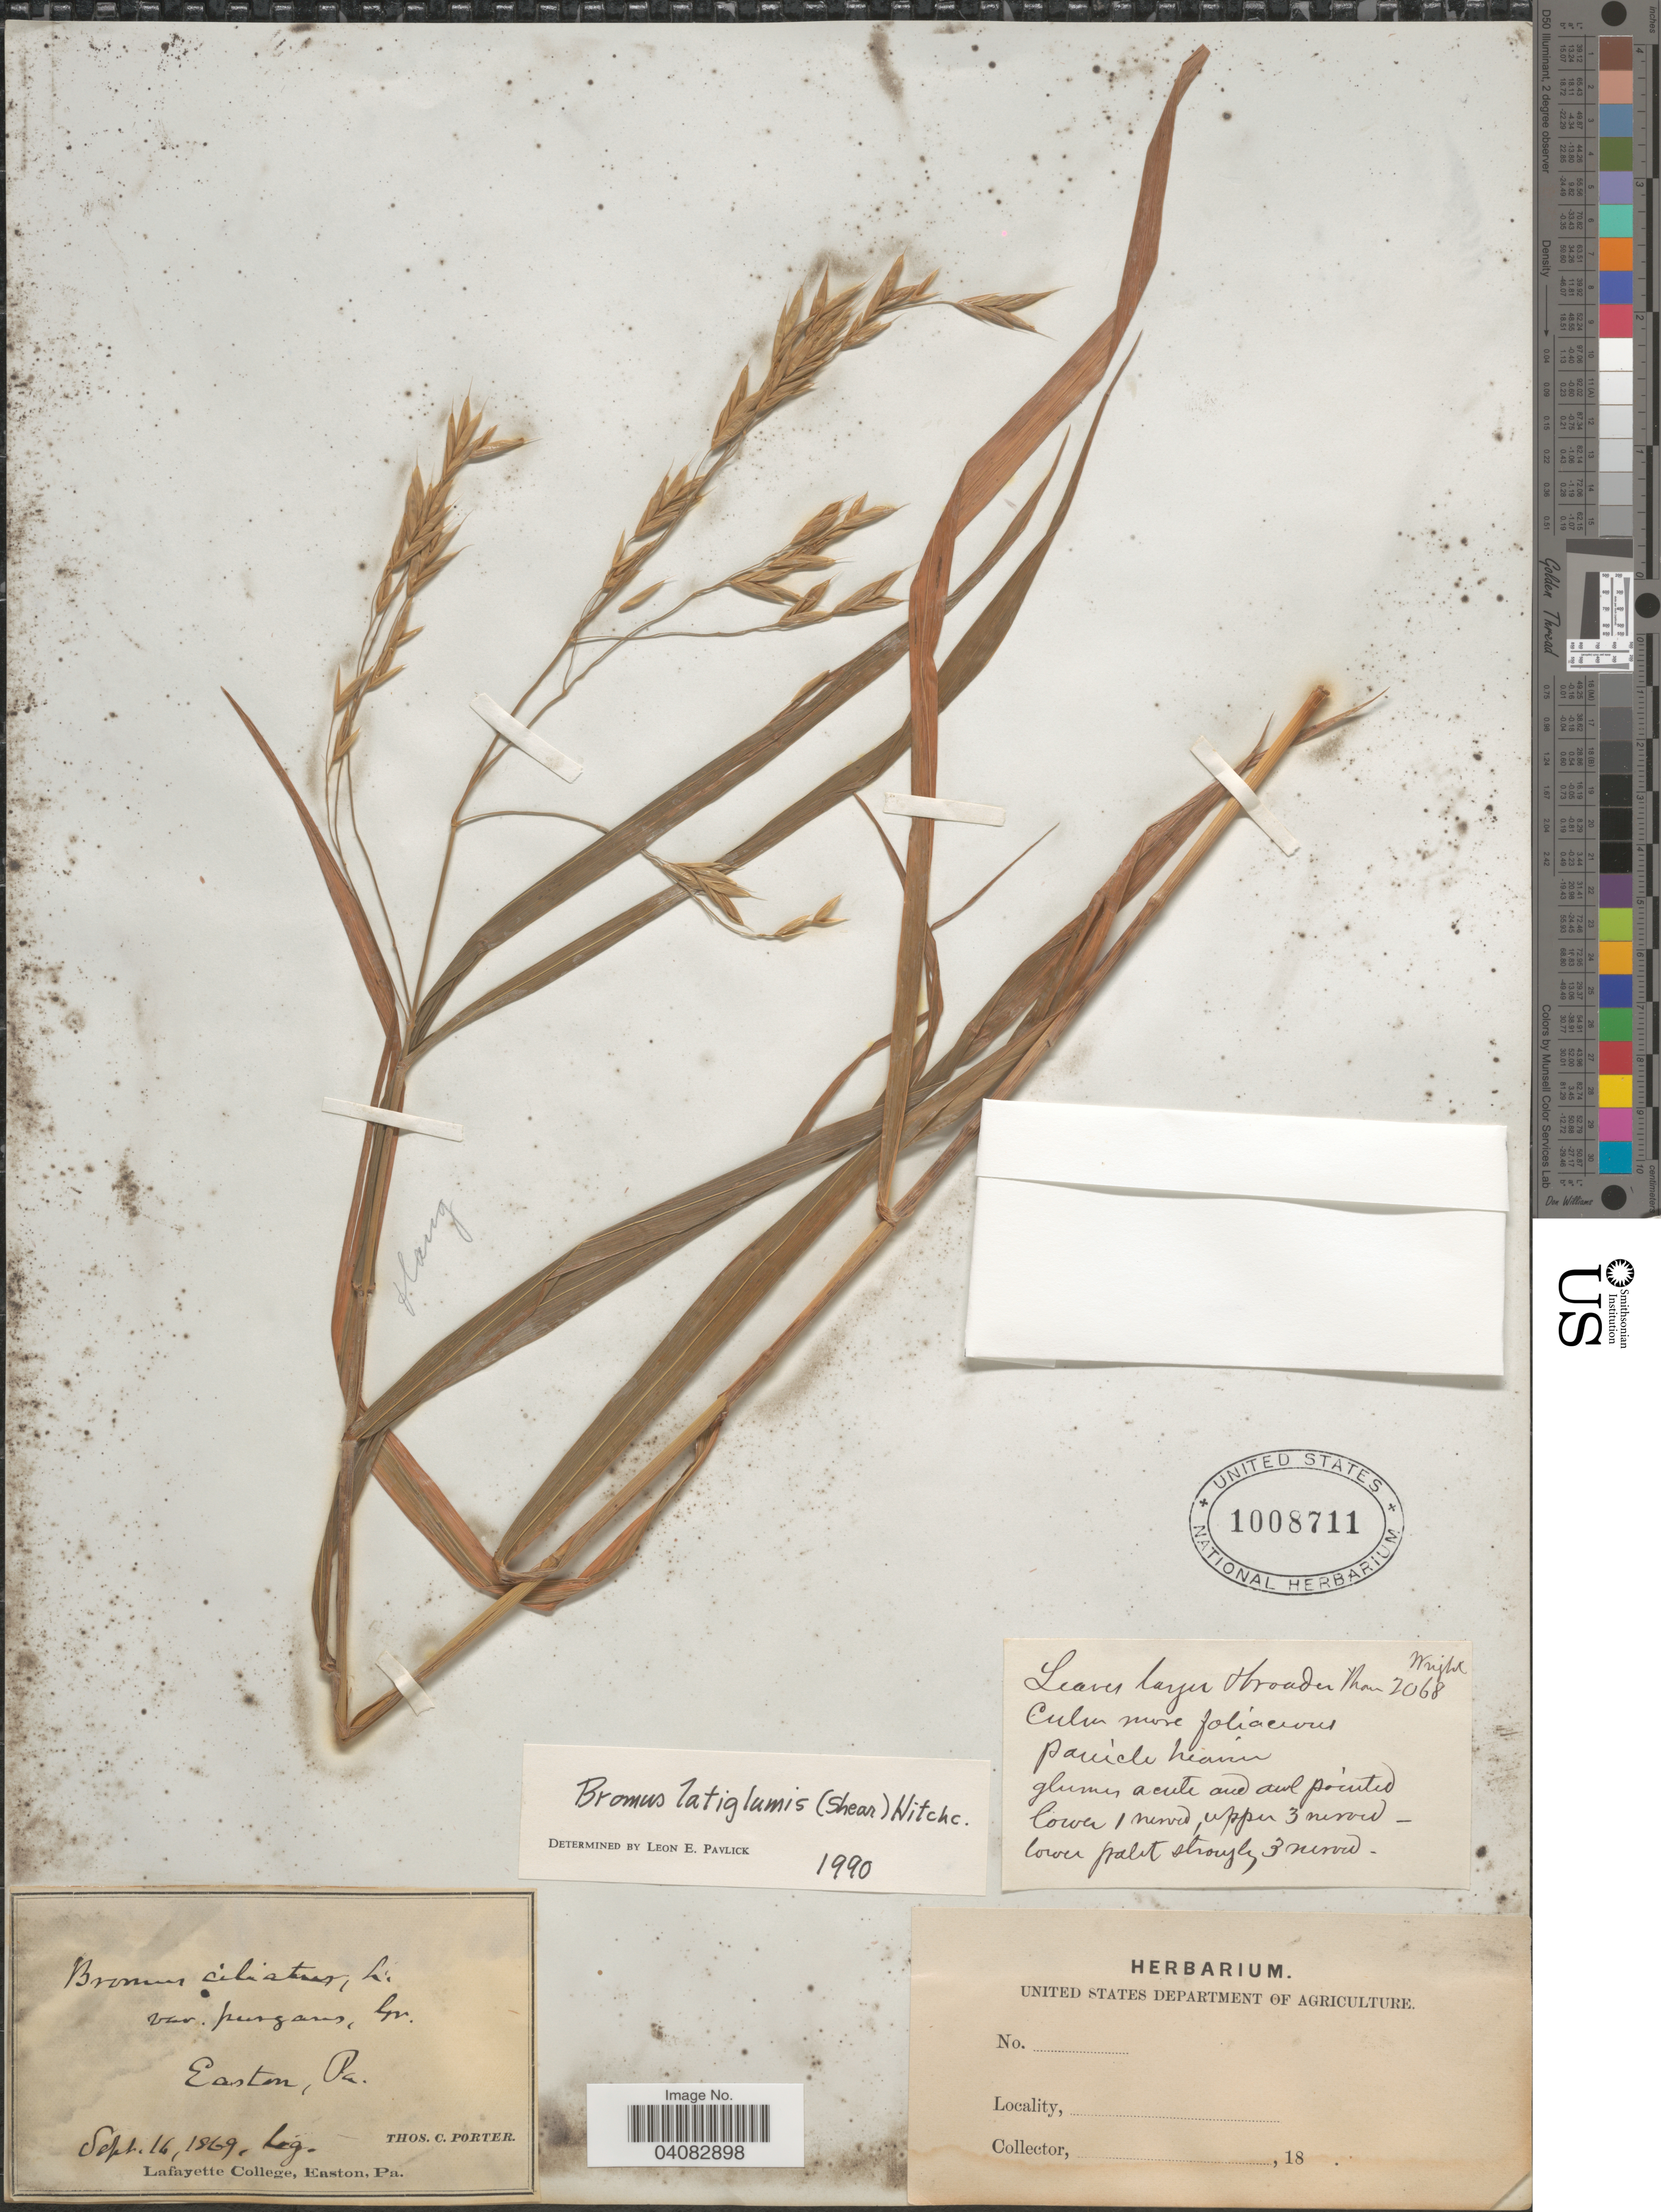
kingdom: Plantae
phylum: Tracheophyta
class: Liliopsida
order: Poales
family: Poaceae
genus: Bromus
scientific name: Bromus latiglumis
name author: (Scribn. ex Shear) Hitchc.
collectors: T. Porter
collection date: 1869-09-14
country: United States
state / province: Pennsylvania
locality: Easton.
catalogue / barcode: US 1008711